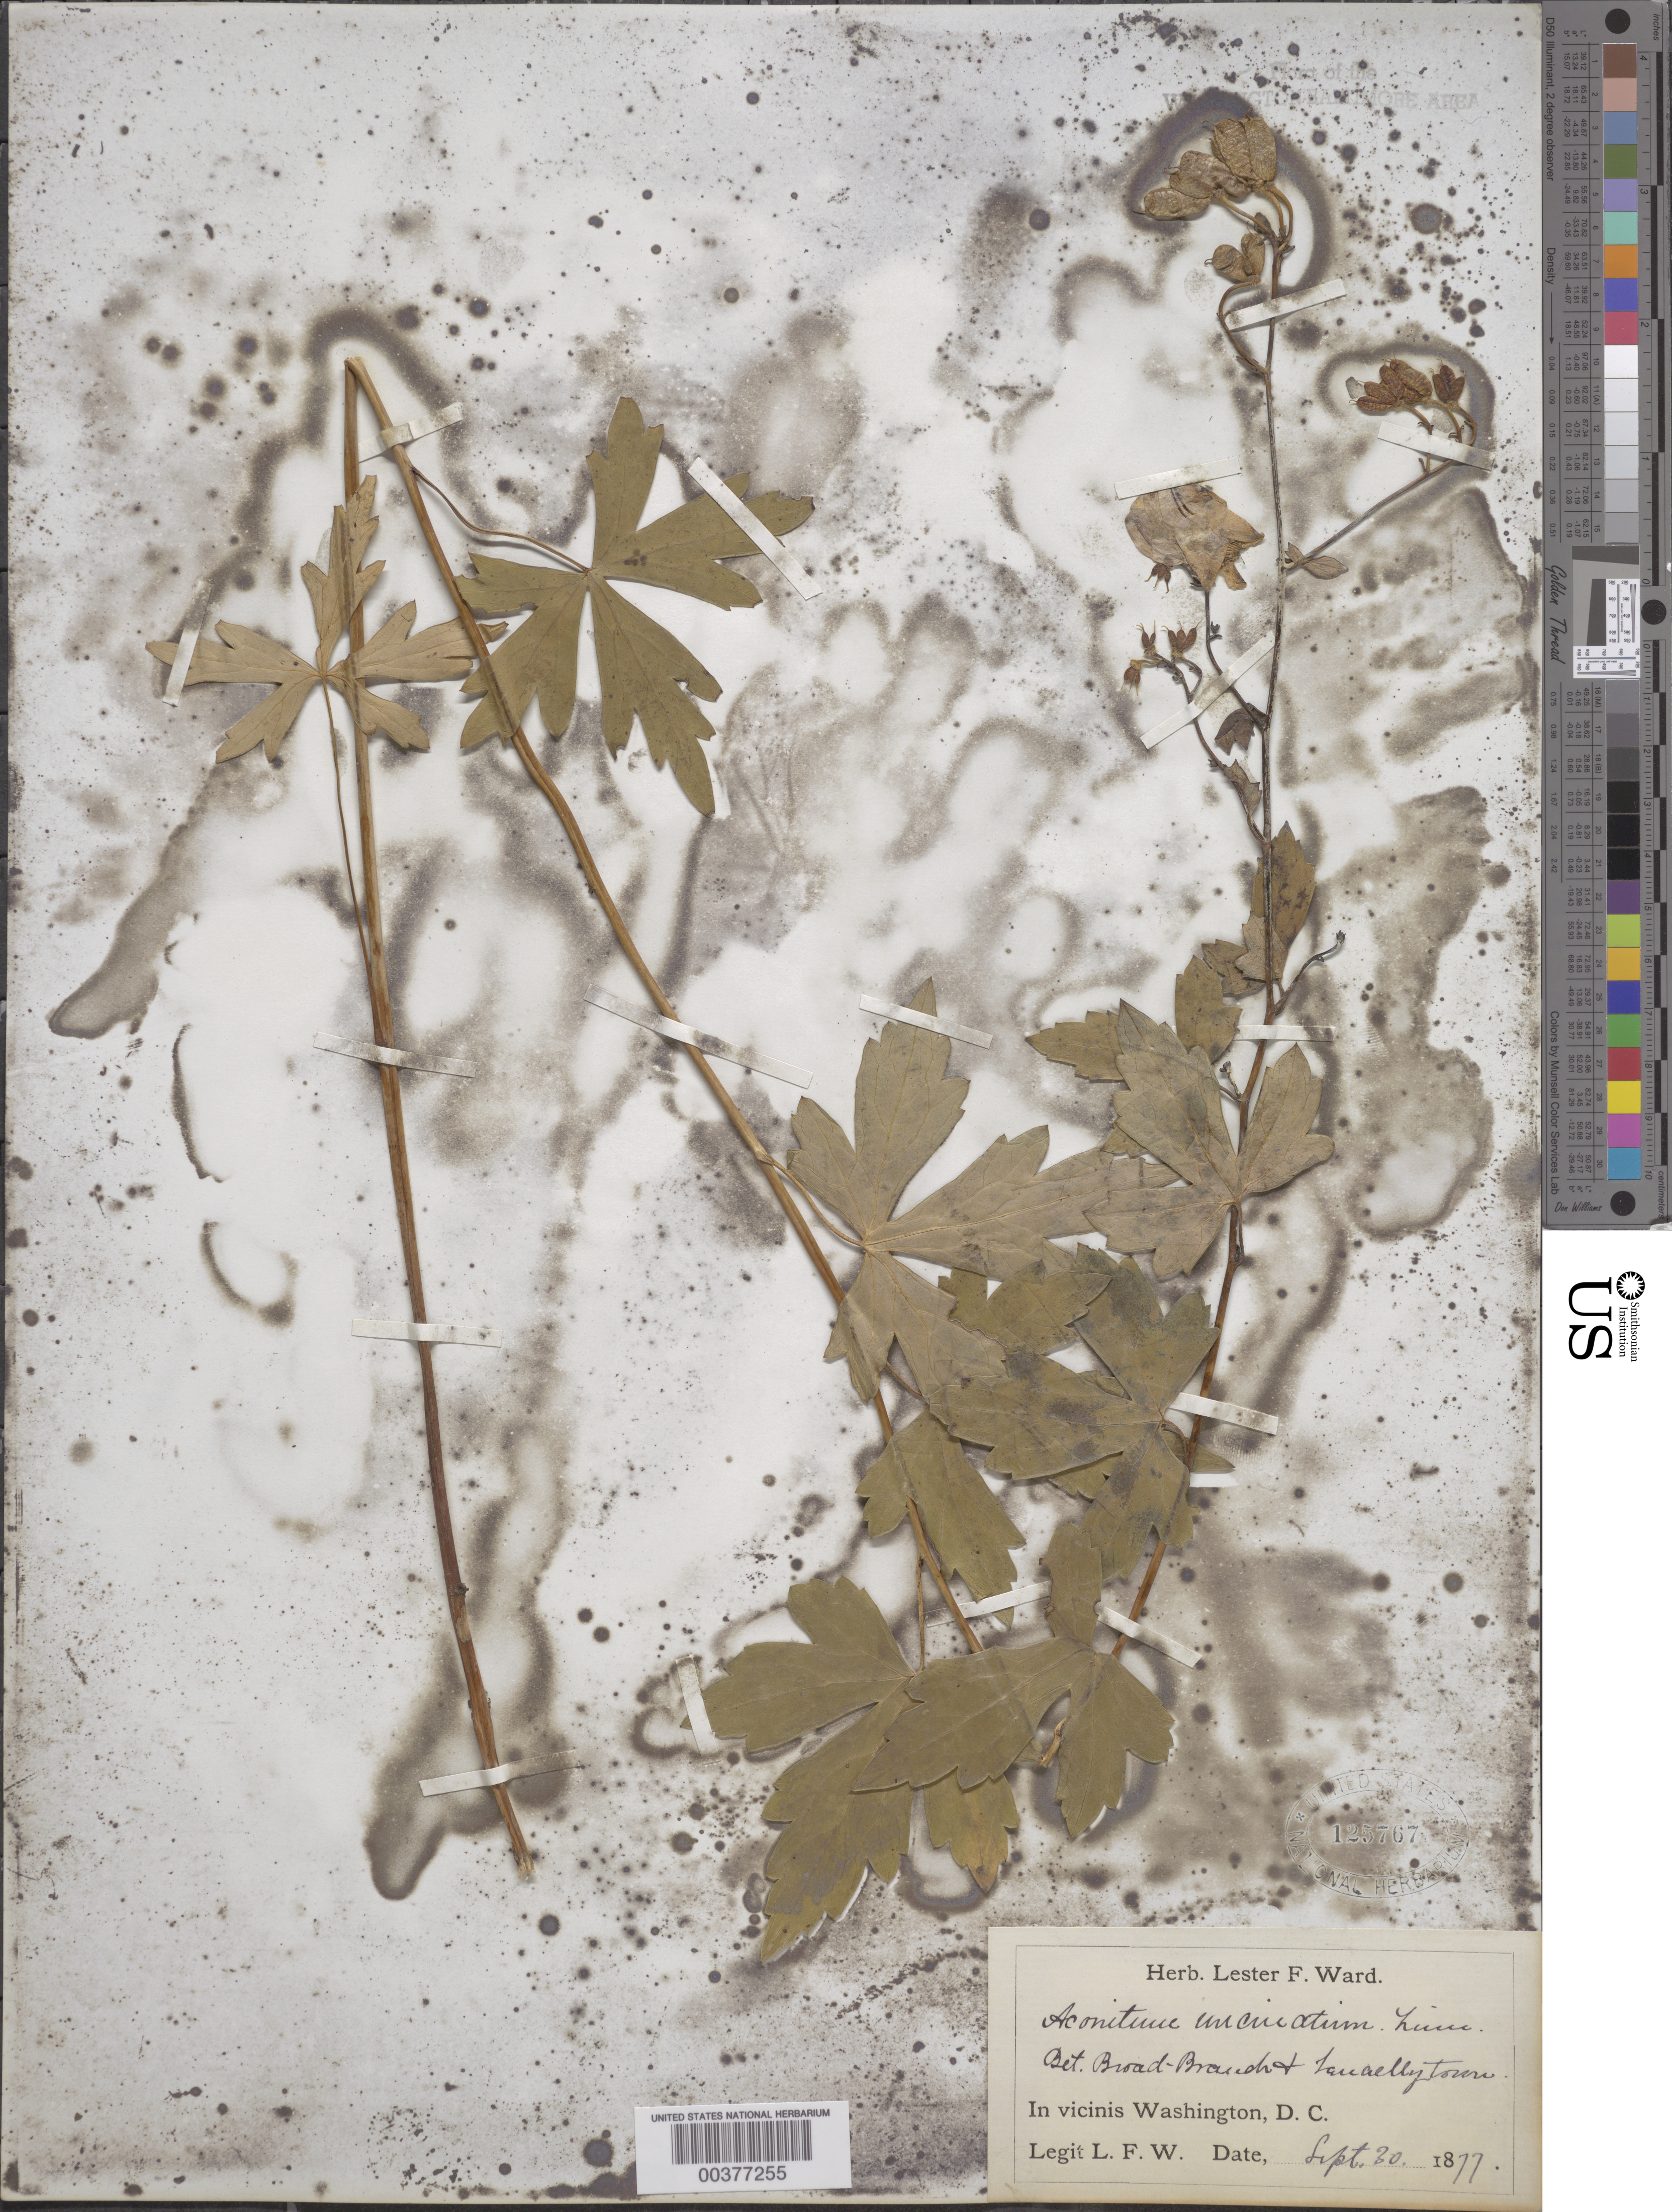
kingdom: Plantae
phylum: Tracheophyta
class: Magnoliopsida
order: Ranunculales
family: Ranunculaceae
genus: Aconitum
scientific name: Aconitum uncinatum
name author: L.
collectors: L. F. Ward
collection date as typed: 30 Sep 1877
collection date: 1877-09-30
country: United States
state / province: District of Columbia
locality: Between Broad Branch and Tenleytown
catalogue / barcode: US 125767